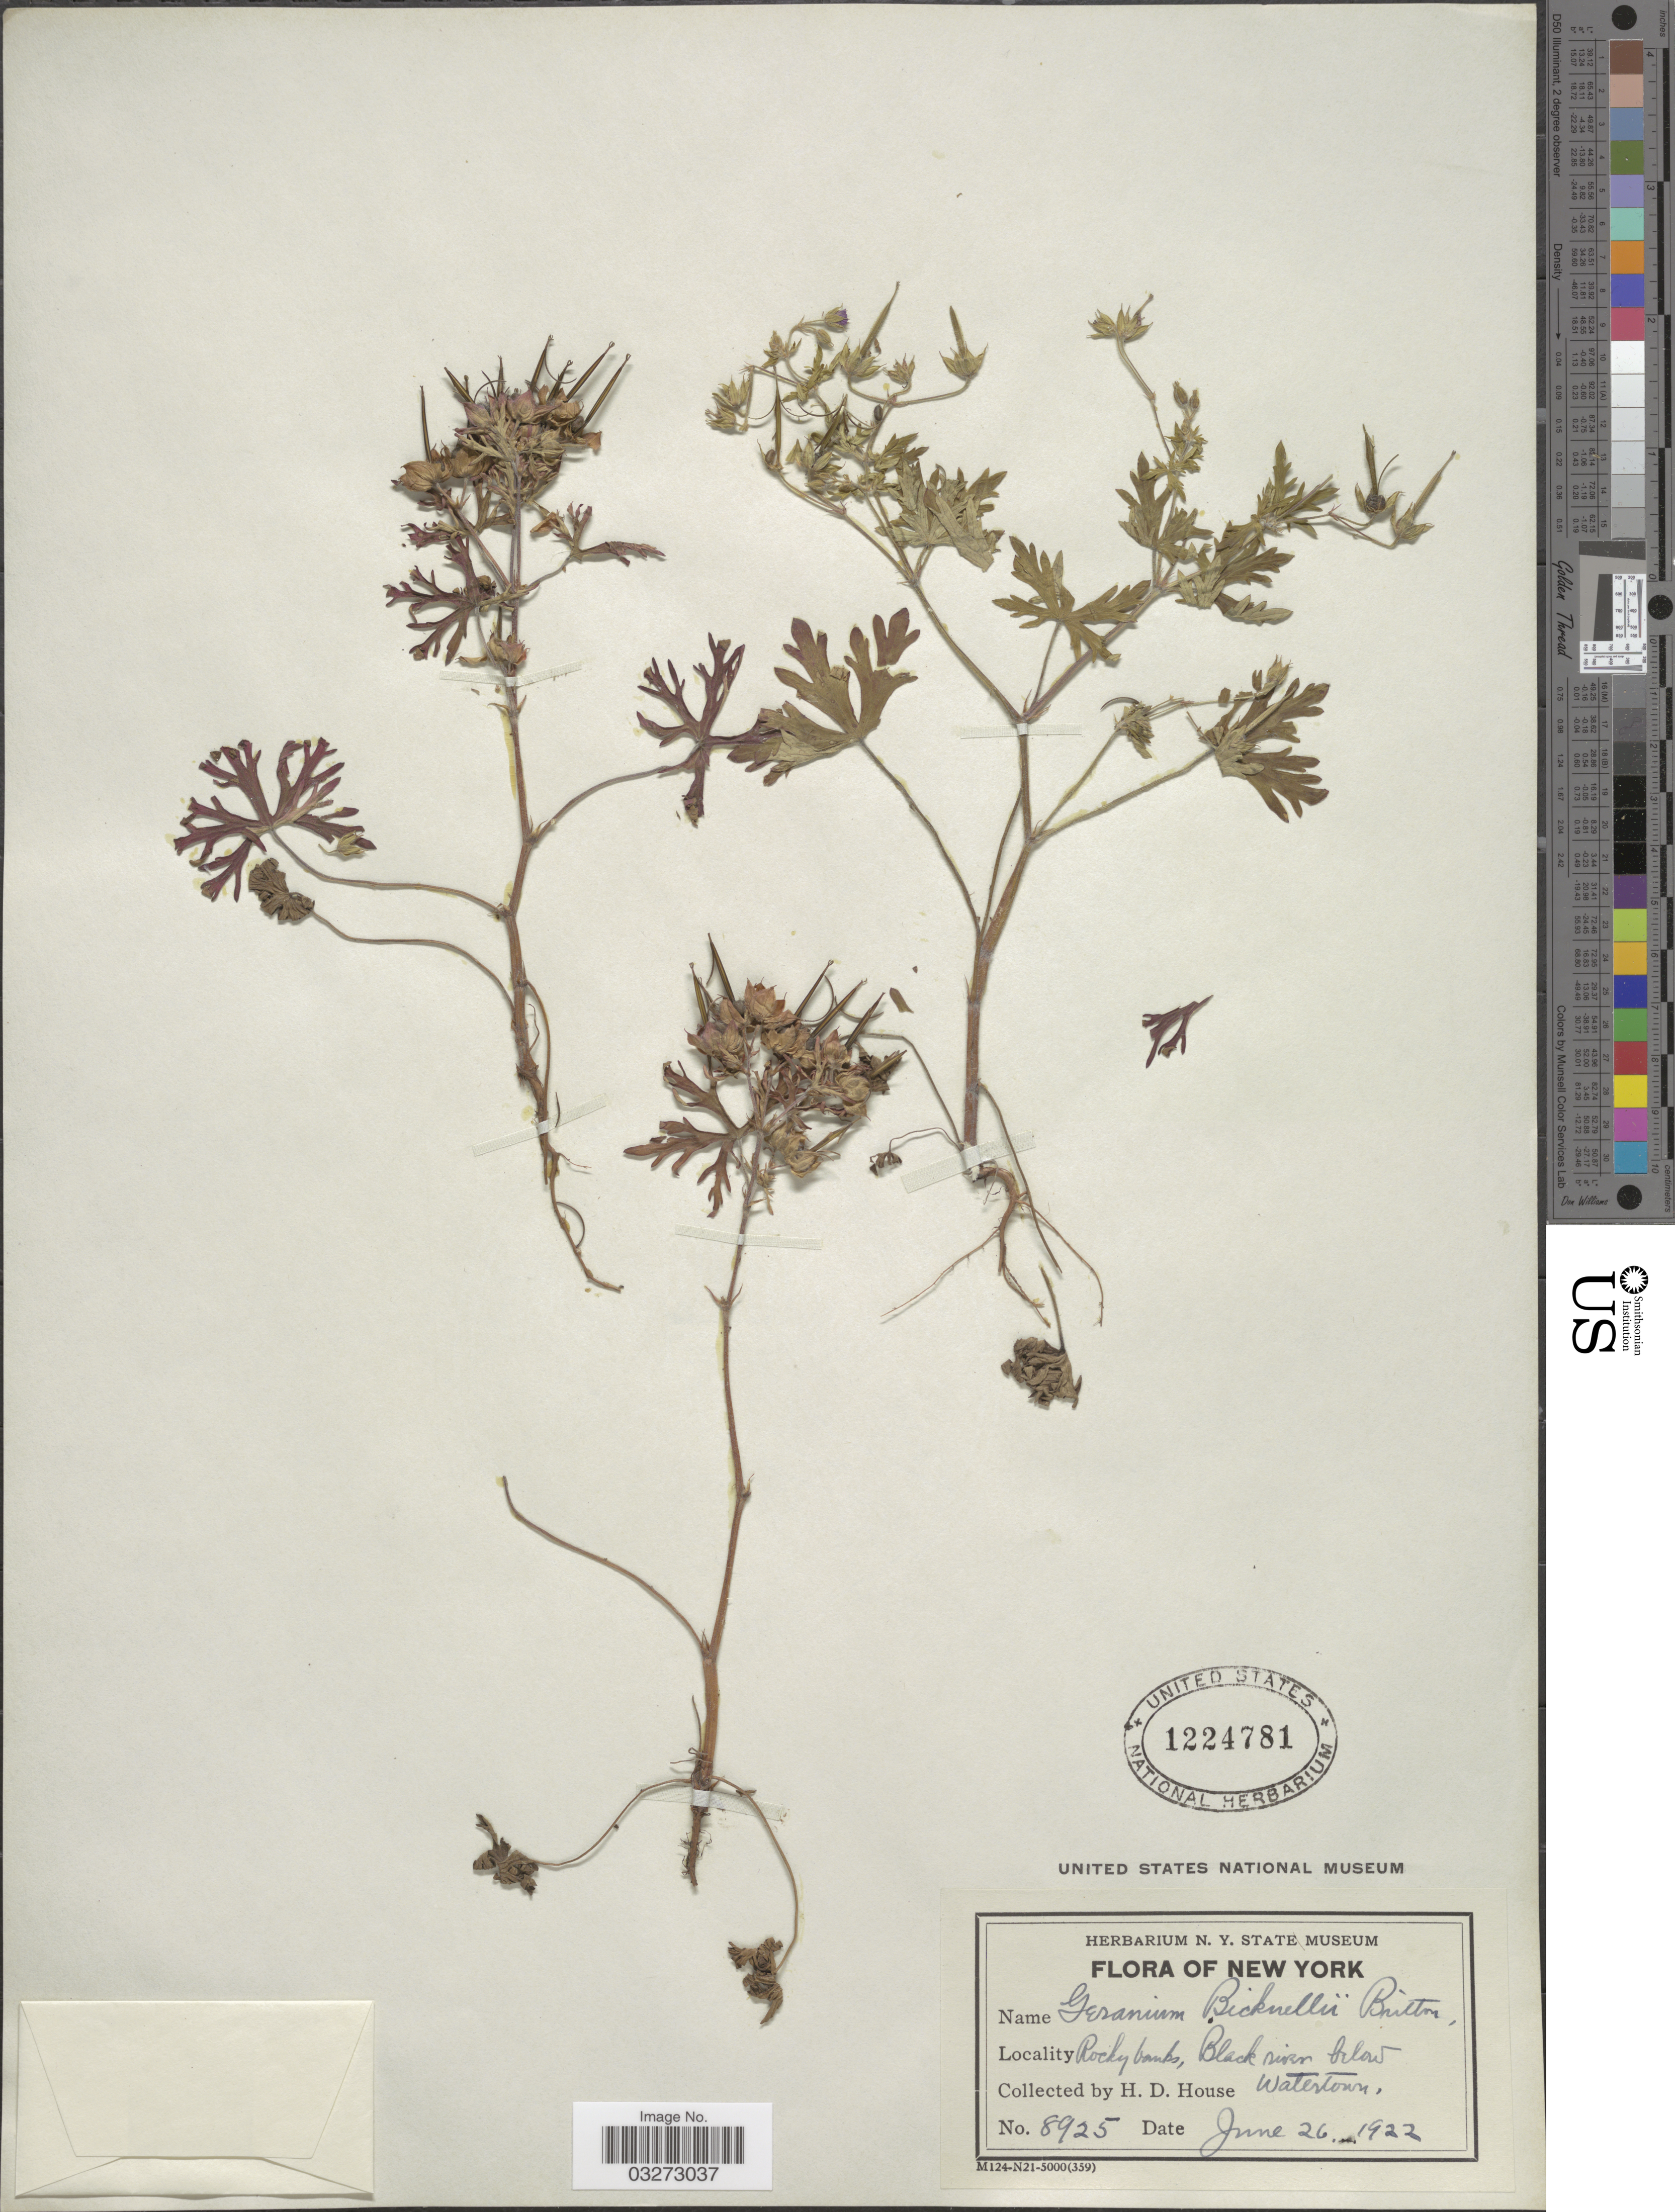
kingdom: Plantae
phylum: Tracheophyta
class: Magnoliopsida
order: Geraniales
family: Geraniaceae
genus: Geranium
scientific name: Geranium bicknellii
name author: Britton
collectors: H. D. House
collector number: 8925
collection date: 1922-06-26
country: United States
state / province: New York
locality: Rocky banks, Black river below Watertown.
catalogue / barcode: US 1224781